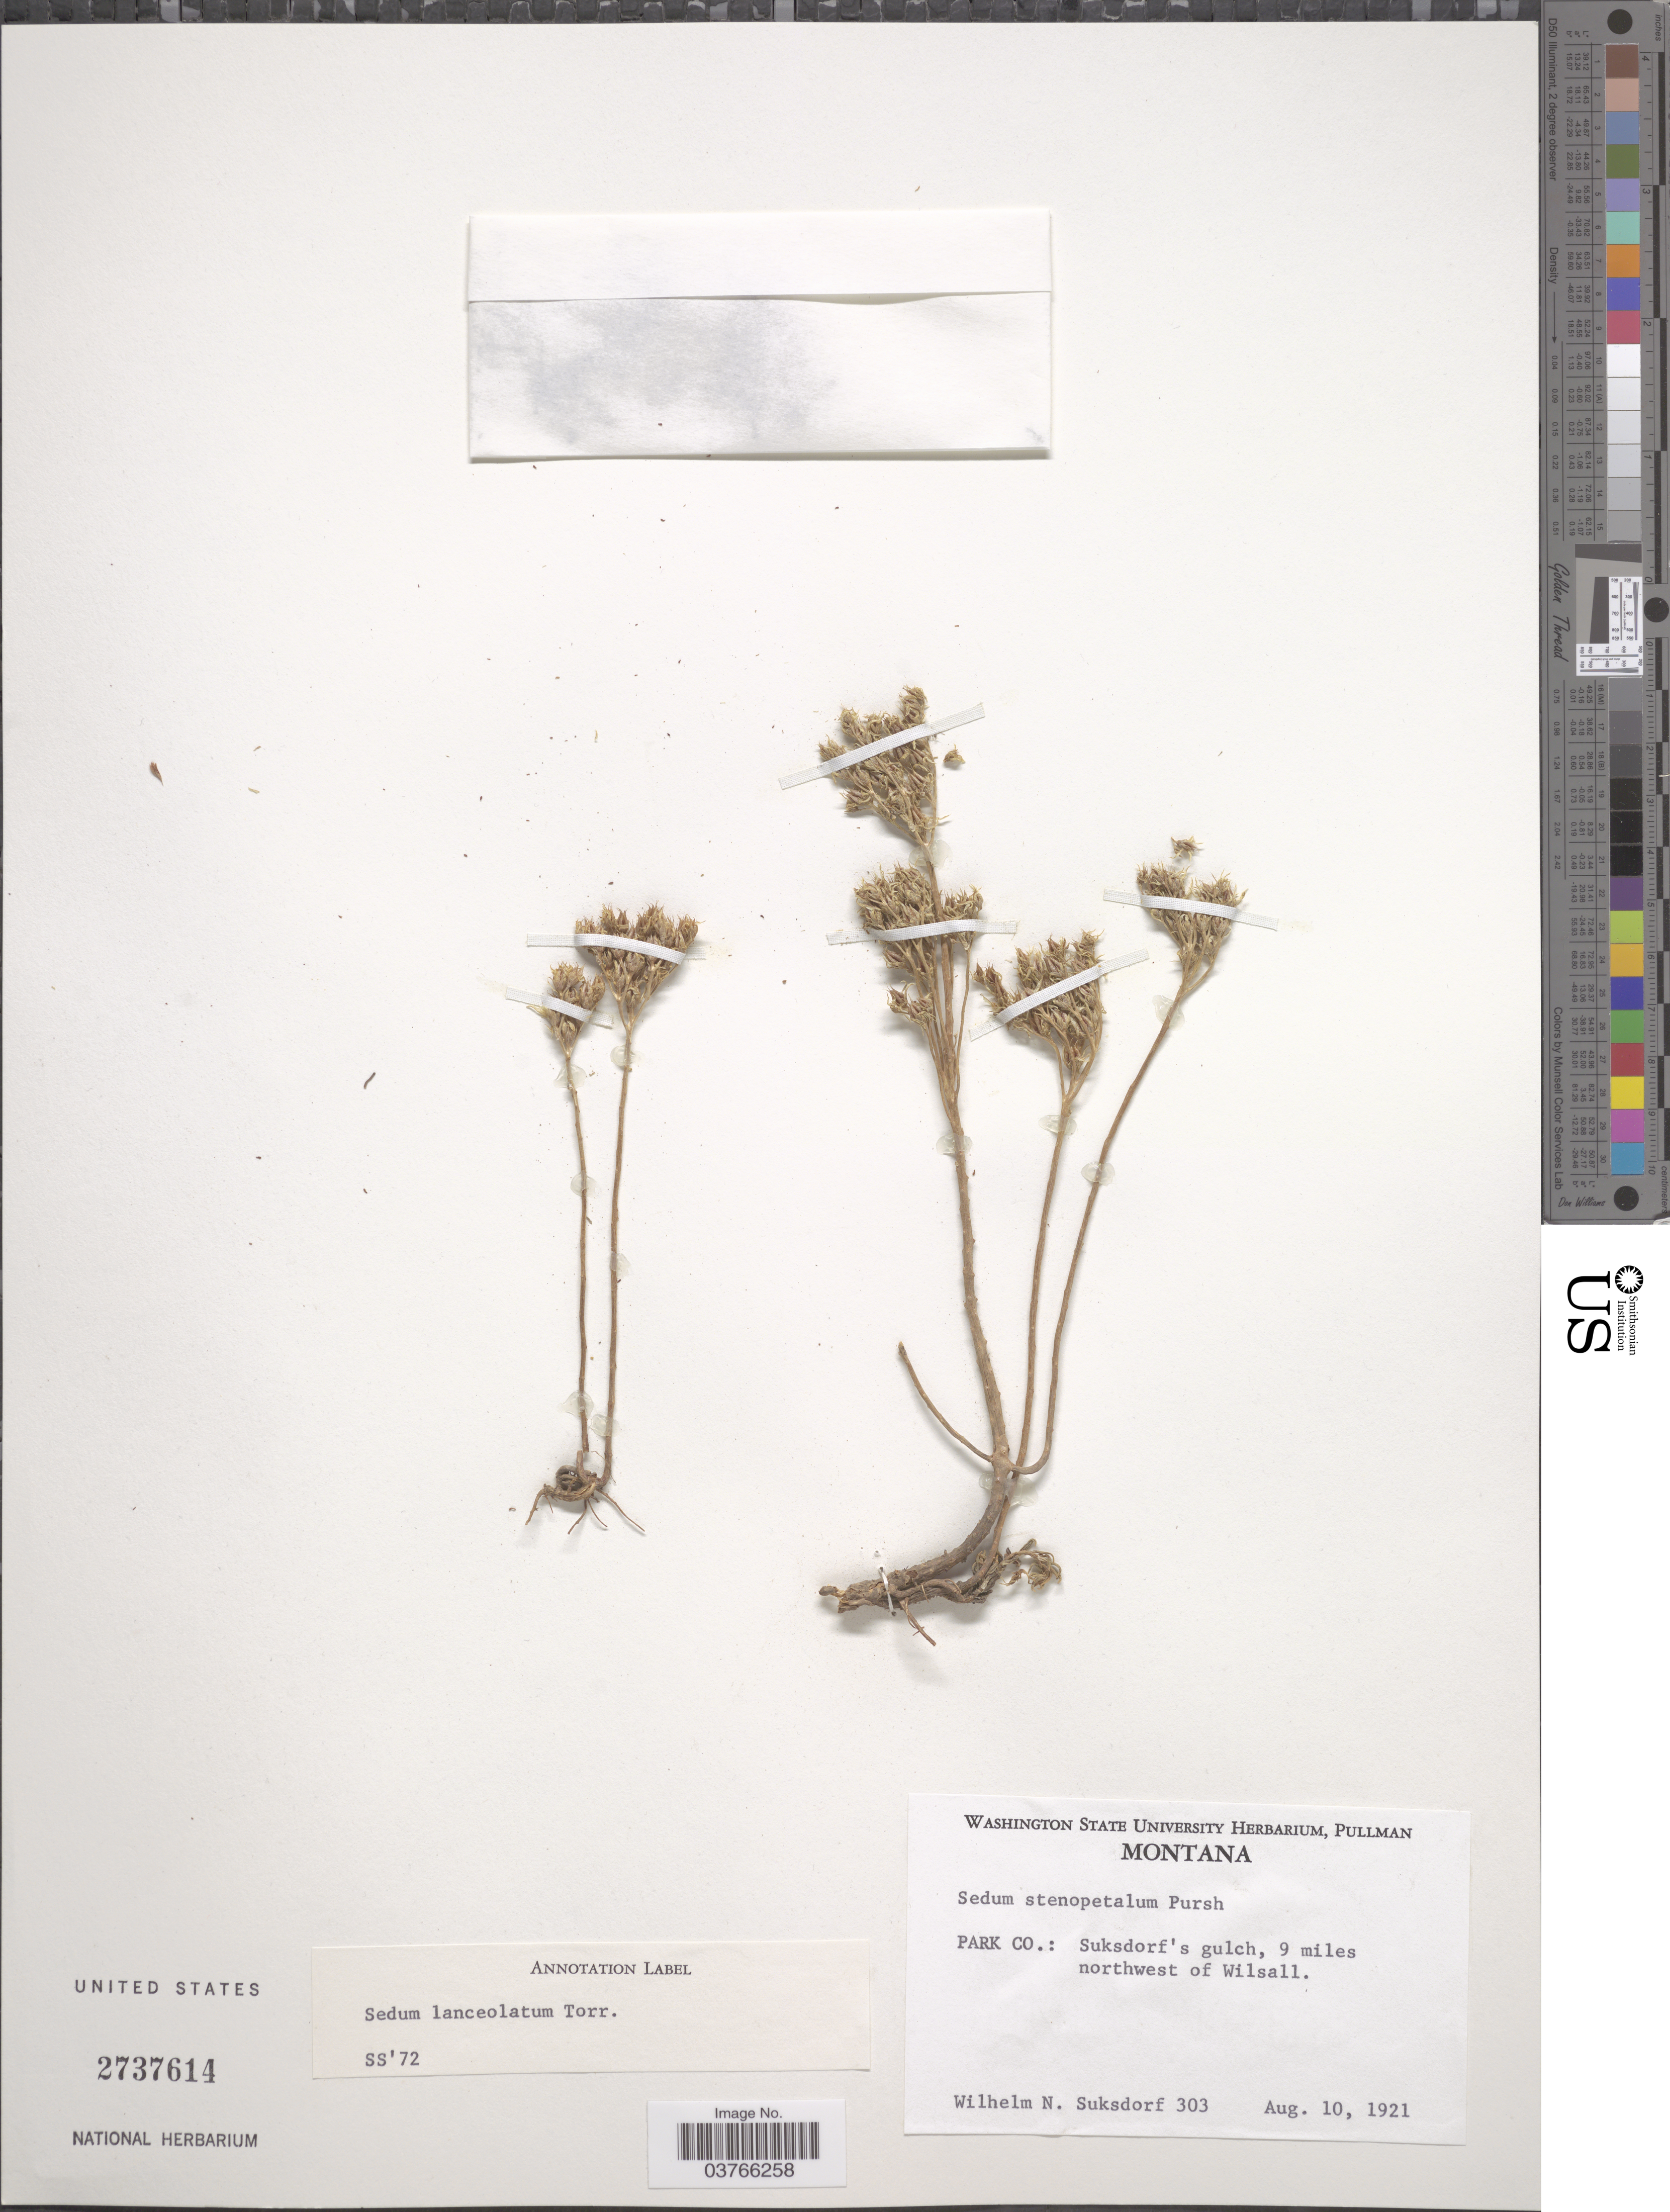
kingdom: Plantae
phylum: Tracheophyta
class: Magnoliopsida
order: Saxifragales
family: Crassulaceae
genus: Sedum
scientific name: Sedum lanceolatum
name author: Torr.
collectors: W. N. Suksdorf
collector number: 303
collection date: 1921-08-10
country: United States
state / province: Montana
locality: Park Co.: Suksdorf's gulch, 9 miles northwest of Wilsall.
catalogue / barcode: US 2737614